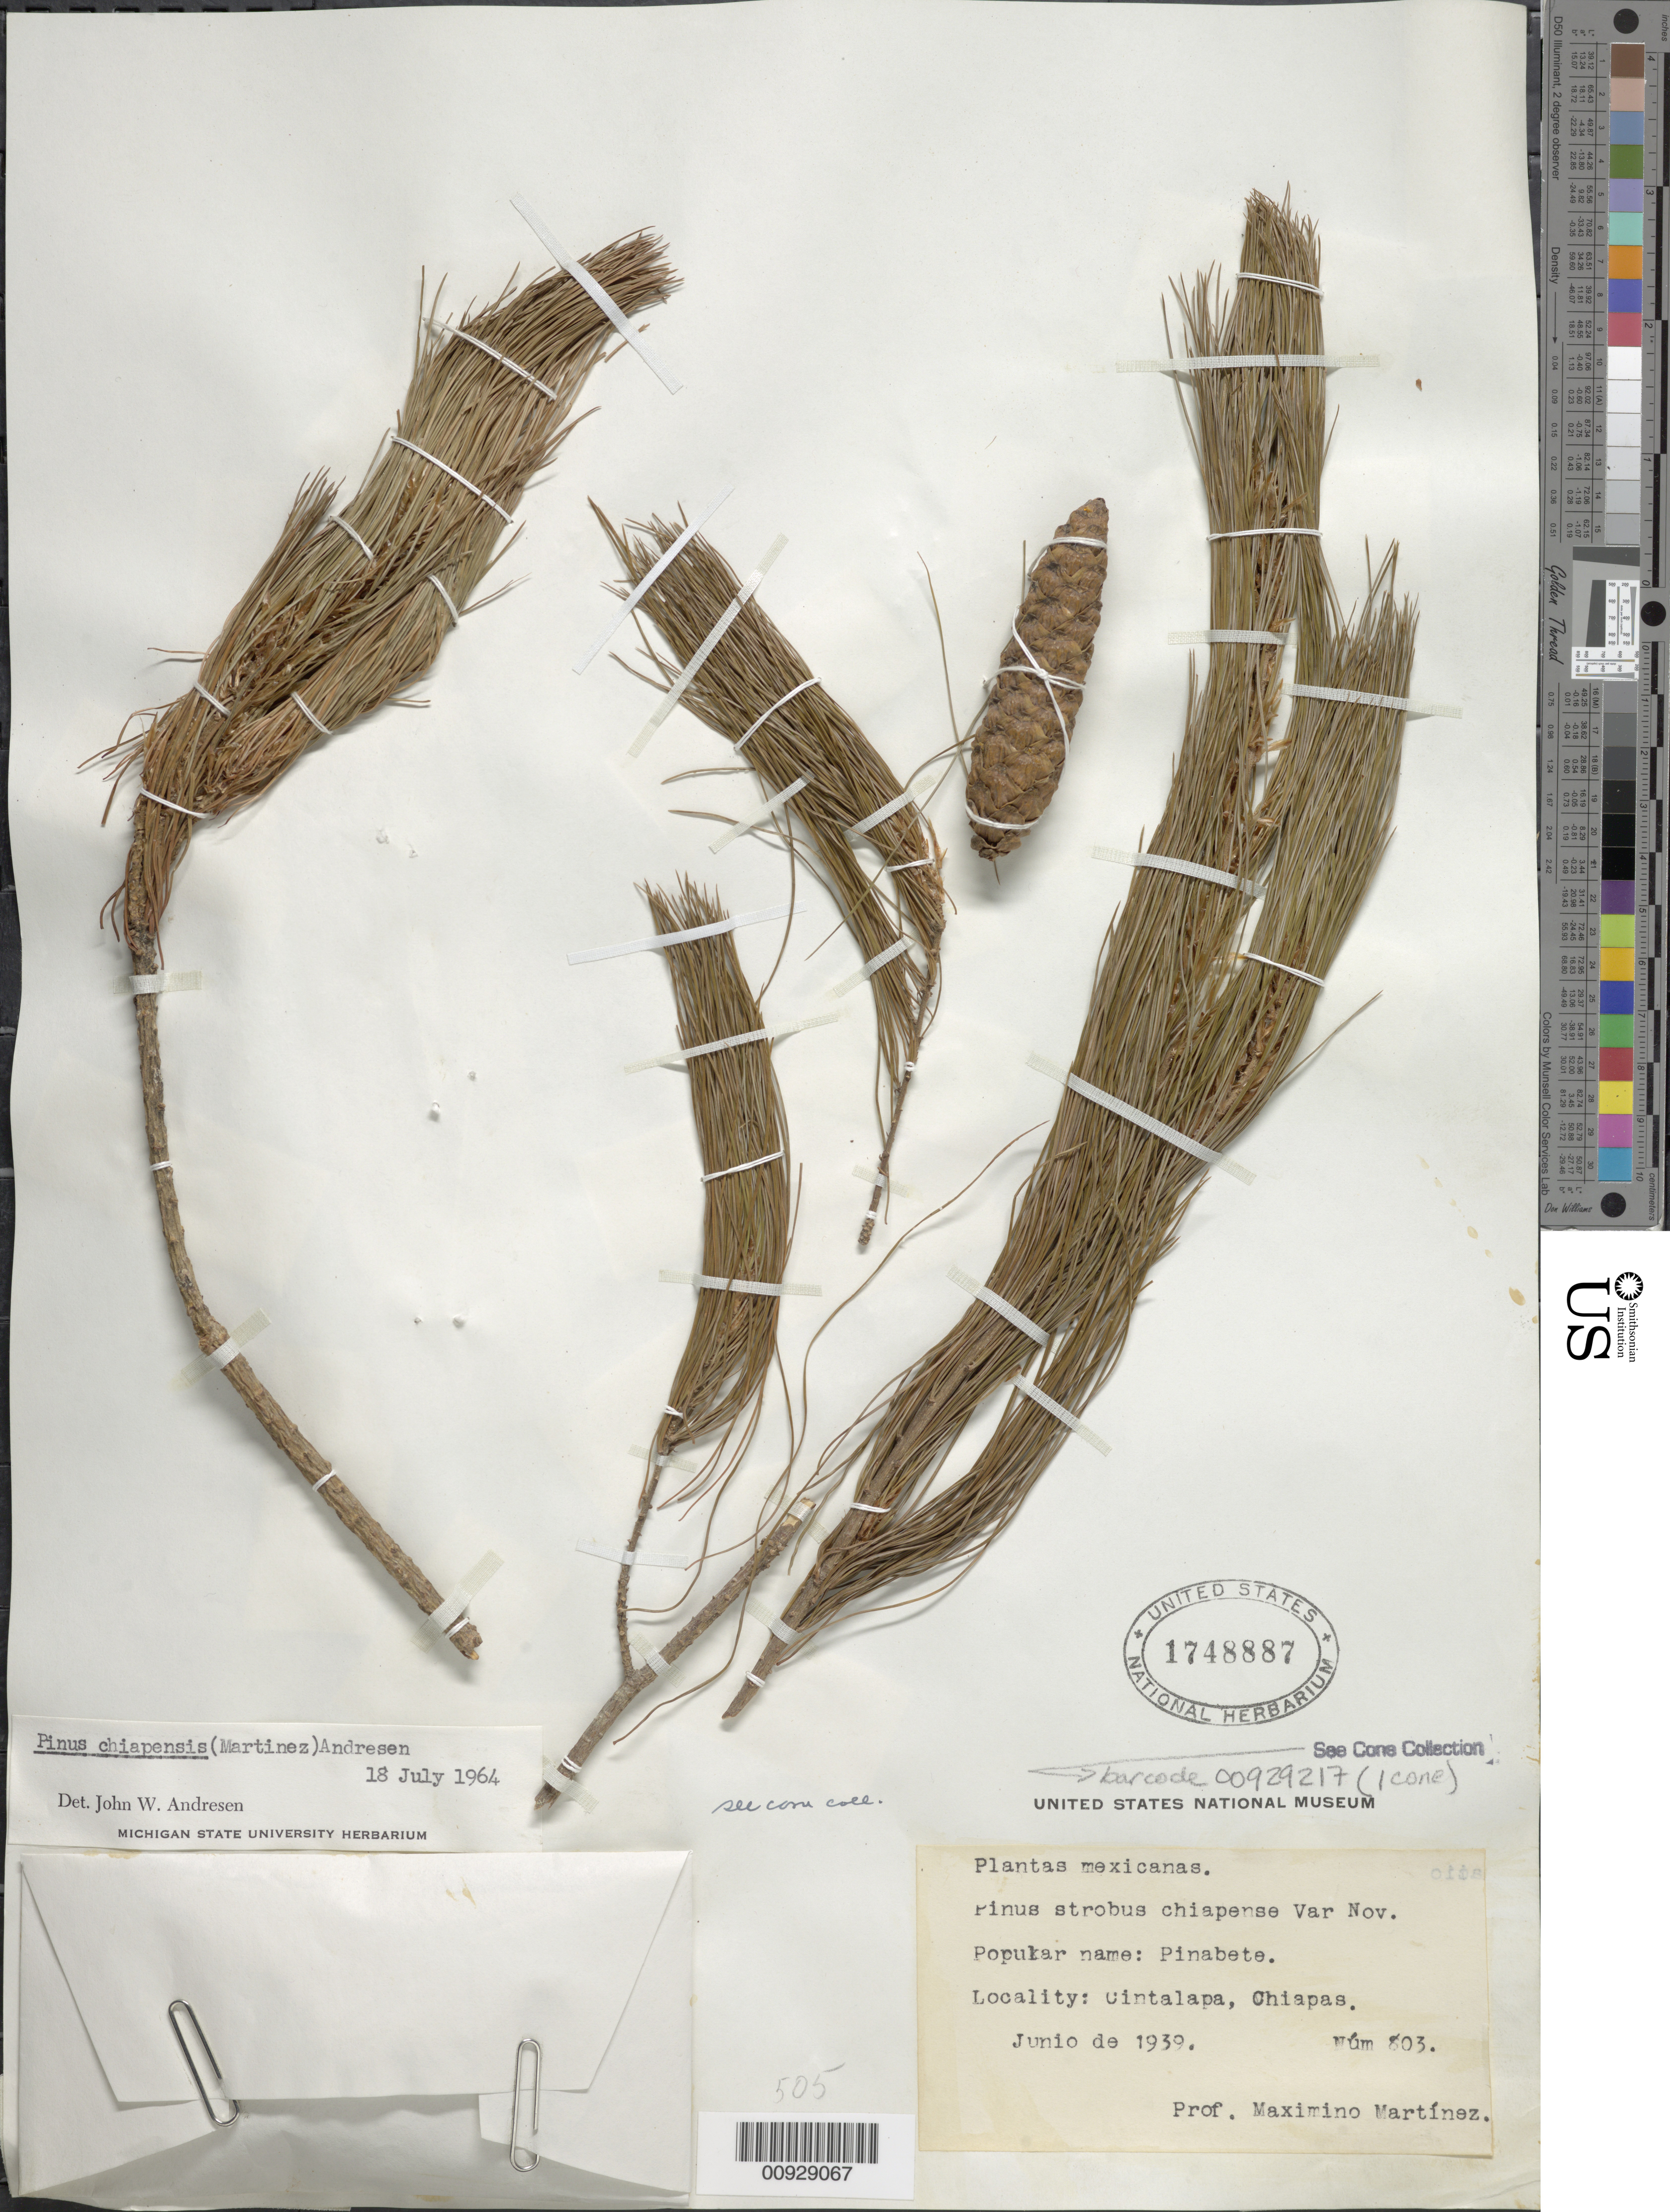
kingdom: Plantae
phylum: Tracheophyta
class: Pinopsida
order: Pinales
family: Pinaceae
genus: Pinus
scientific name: Pinus chiapensis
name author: (Martínez) Andrésen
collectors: M. Martinez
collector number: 803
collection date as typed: Jun 1939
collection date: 1939-06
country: Mexico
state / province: Chiapas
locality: Cintalapa.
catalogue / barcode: US 1748887